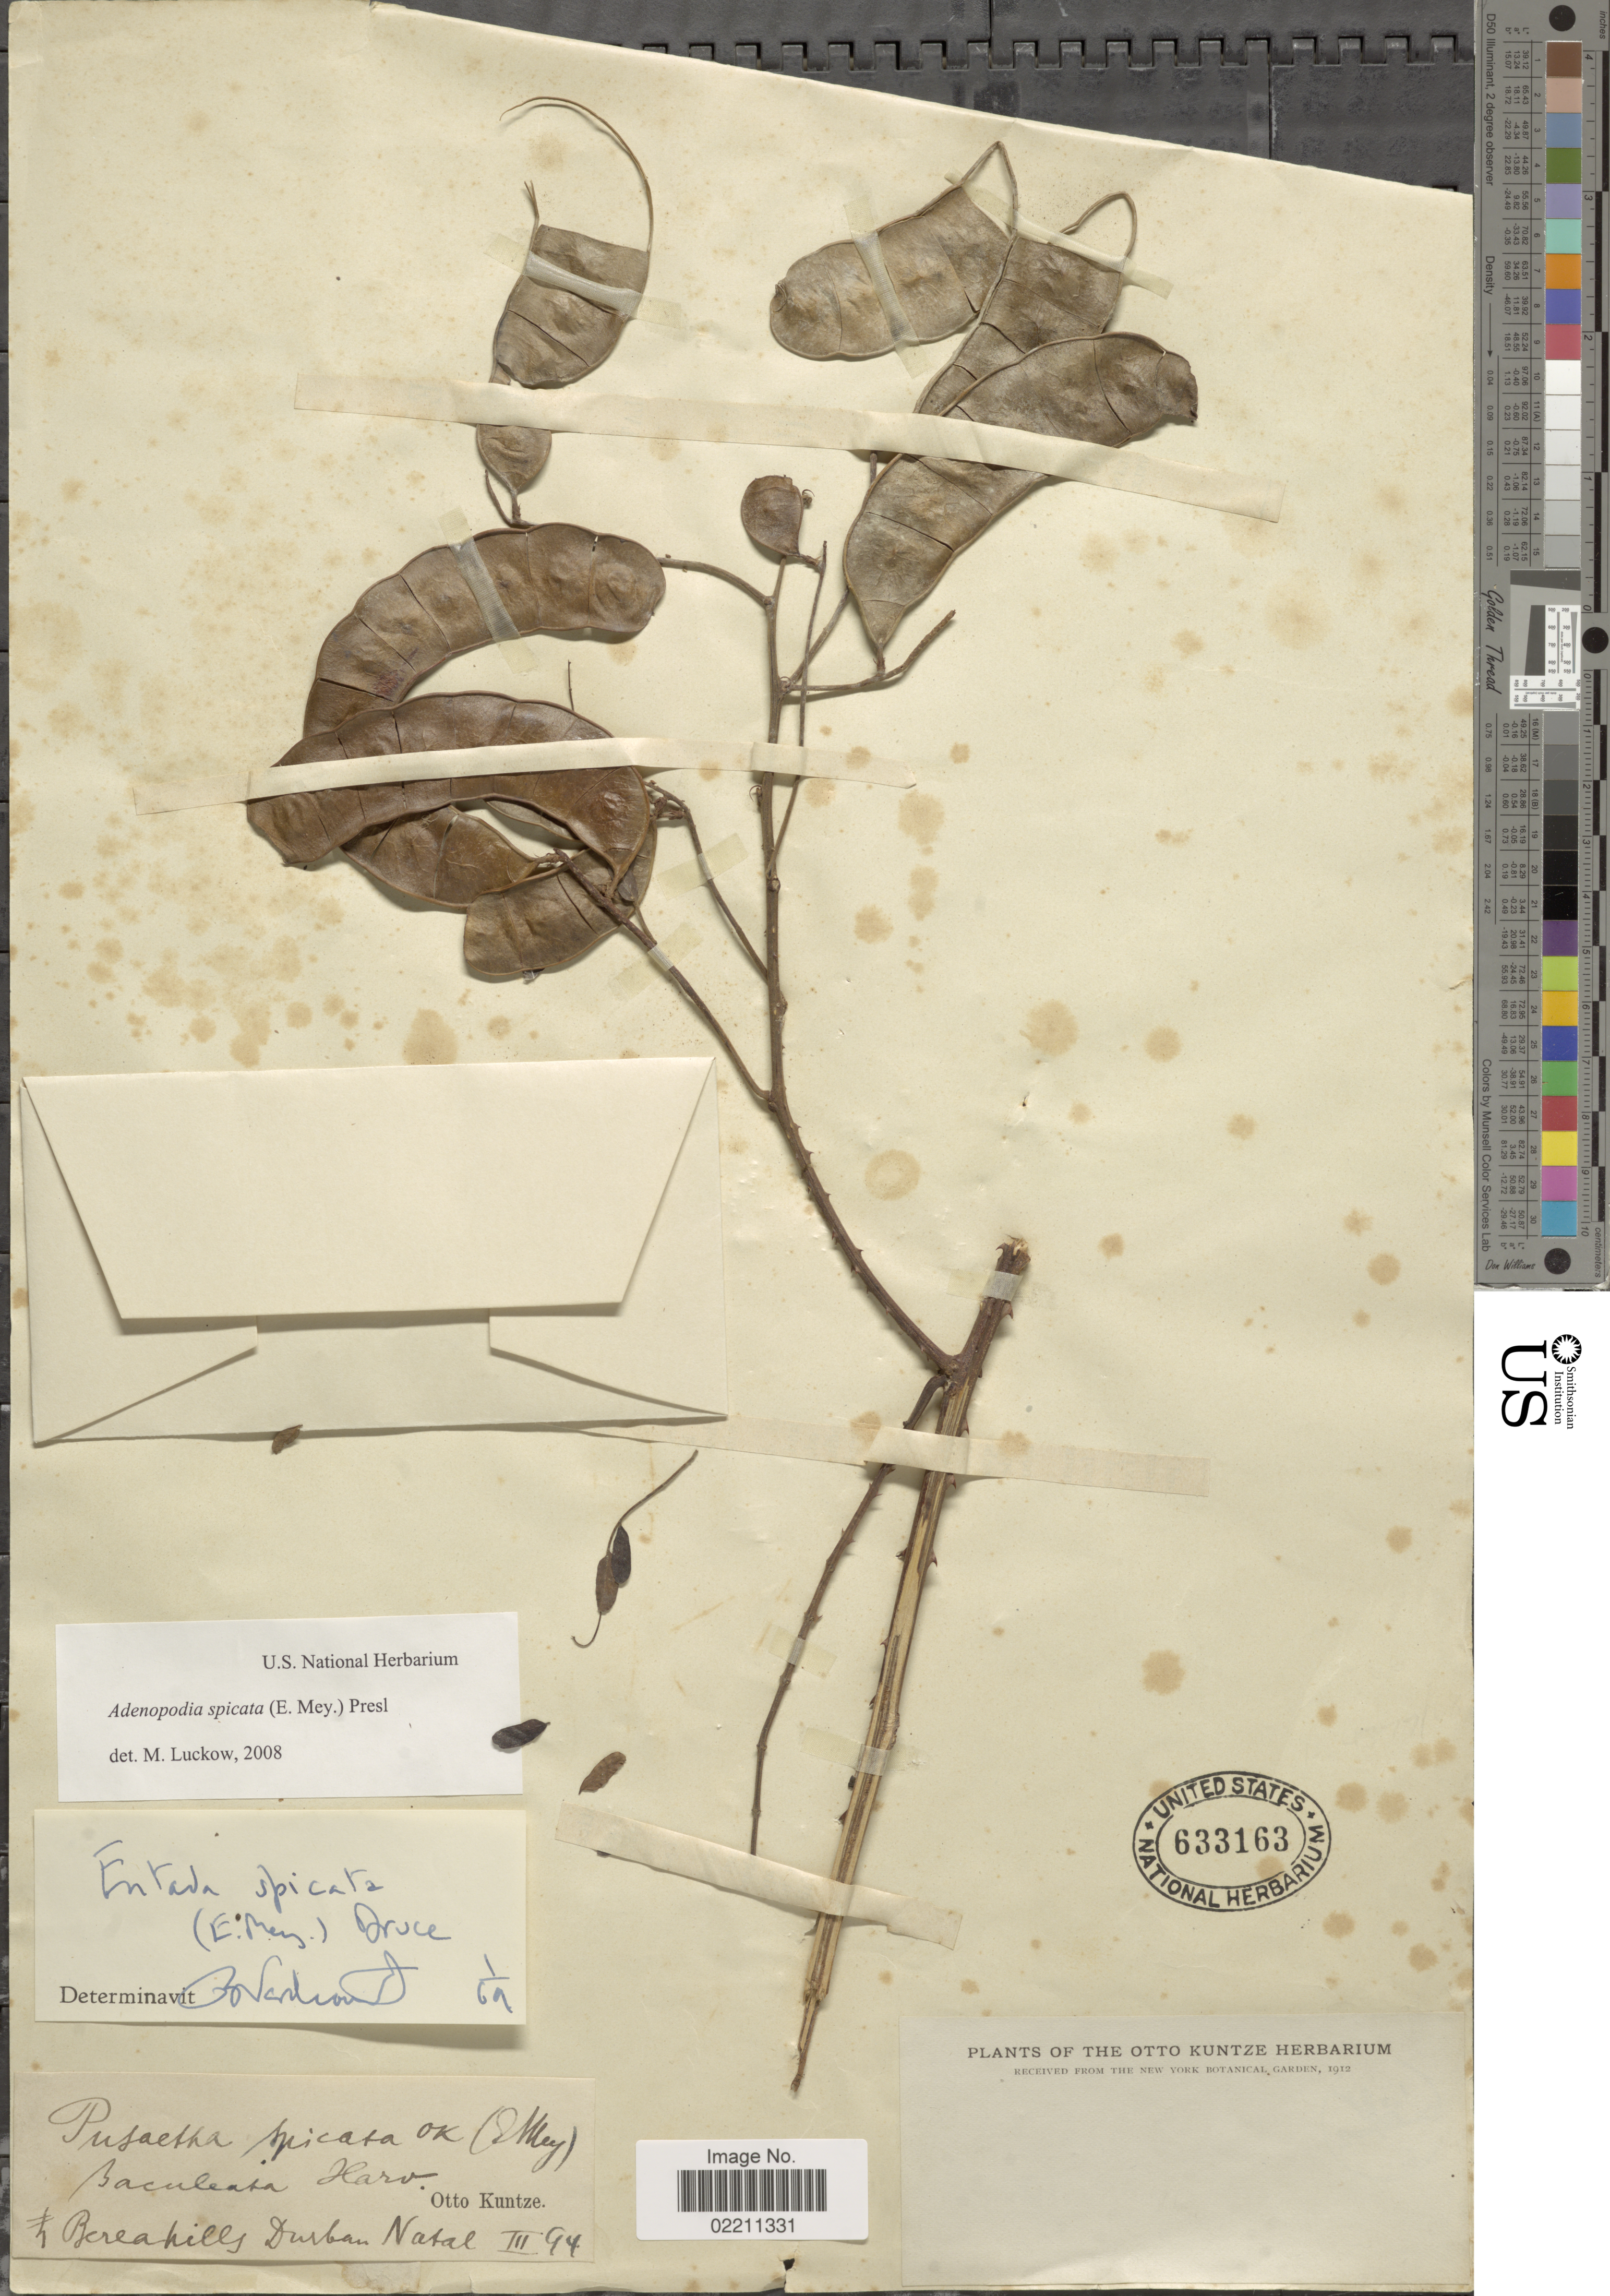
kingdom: Plantae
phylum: Tracheophyta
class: Magnoliopsida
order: Fabales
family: Fabaceae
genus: Adenopodia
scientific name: Adenopodia spicata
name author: (E. Mey.) C. Presl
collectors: C.E.O. Kuntze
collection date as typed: Transcribed d/m/y: /3/94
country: South Africa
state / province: KwaZulu-Natal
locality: Bereahills Durban Natal.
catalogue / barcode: US 633163